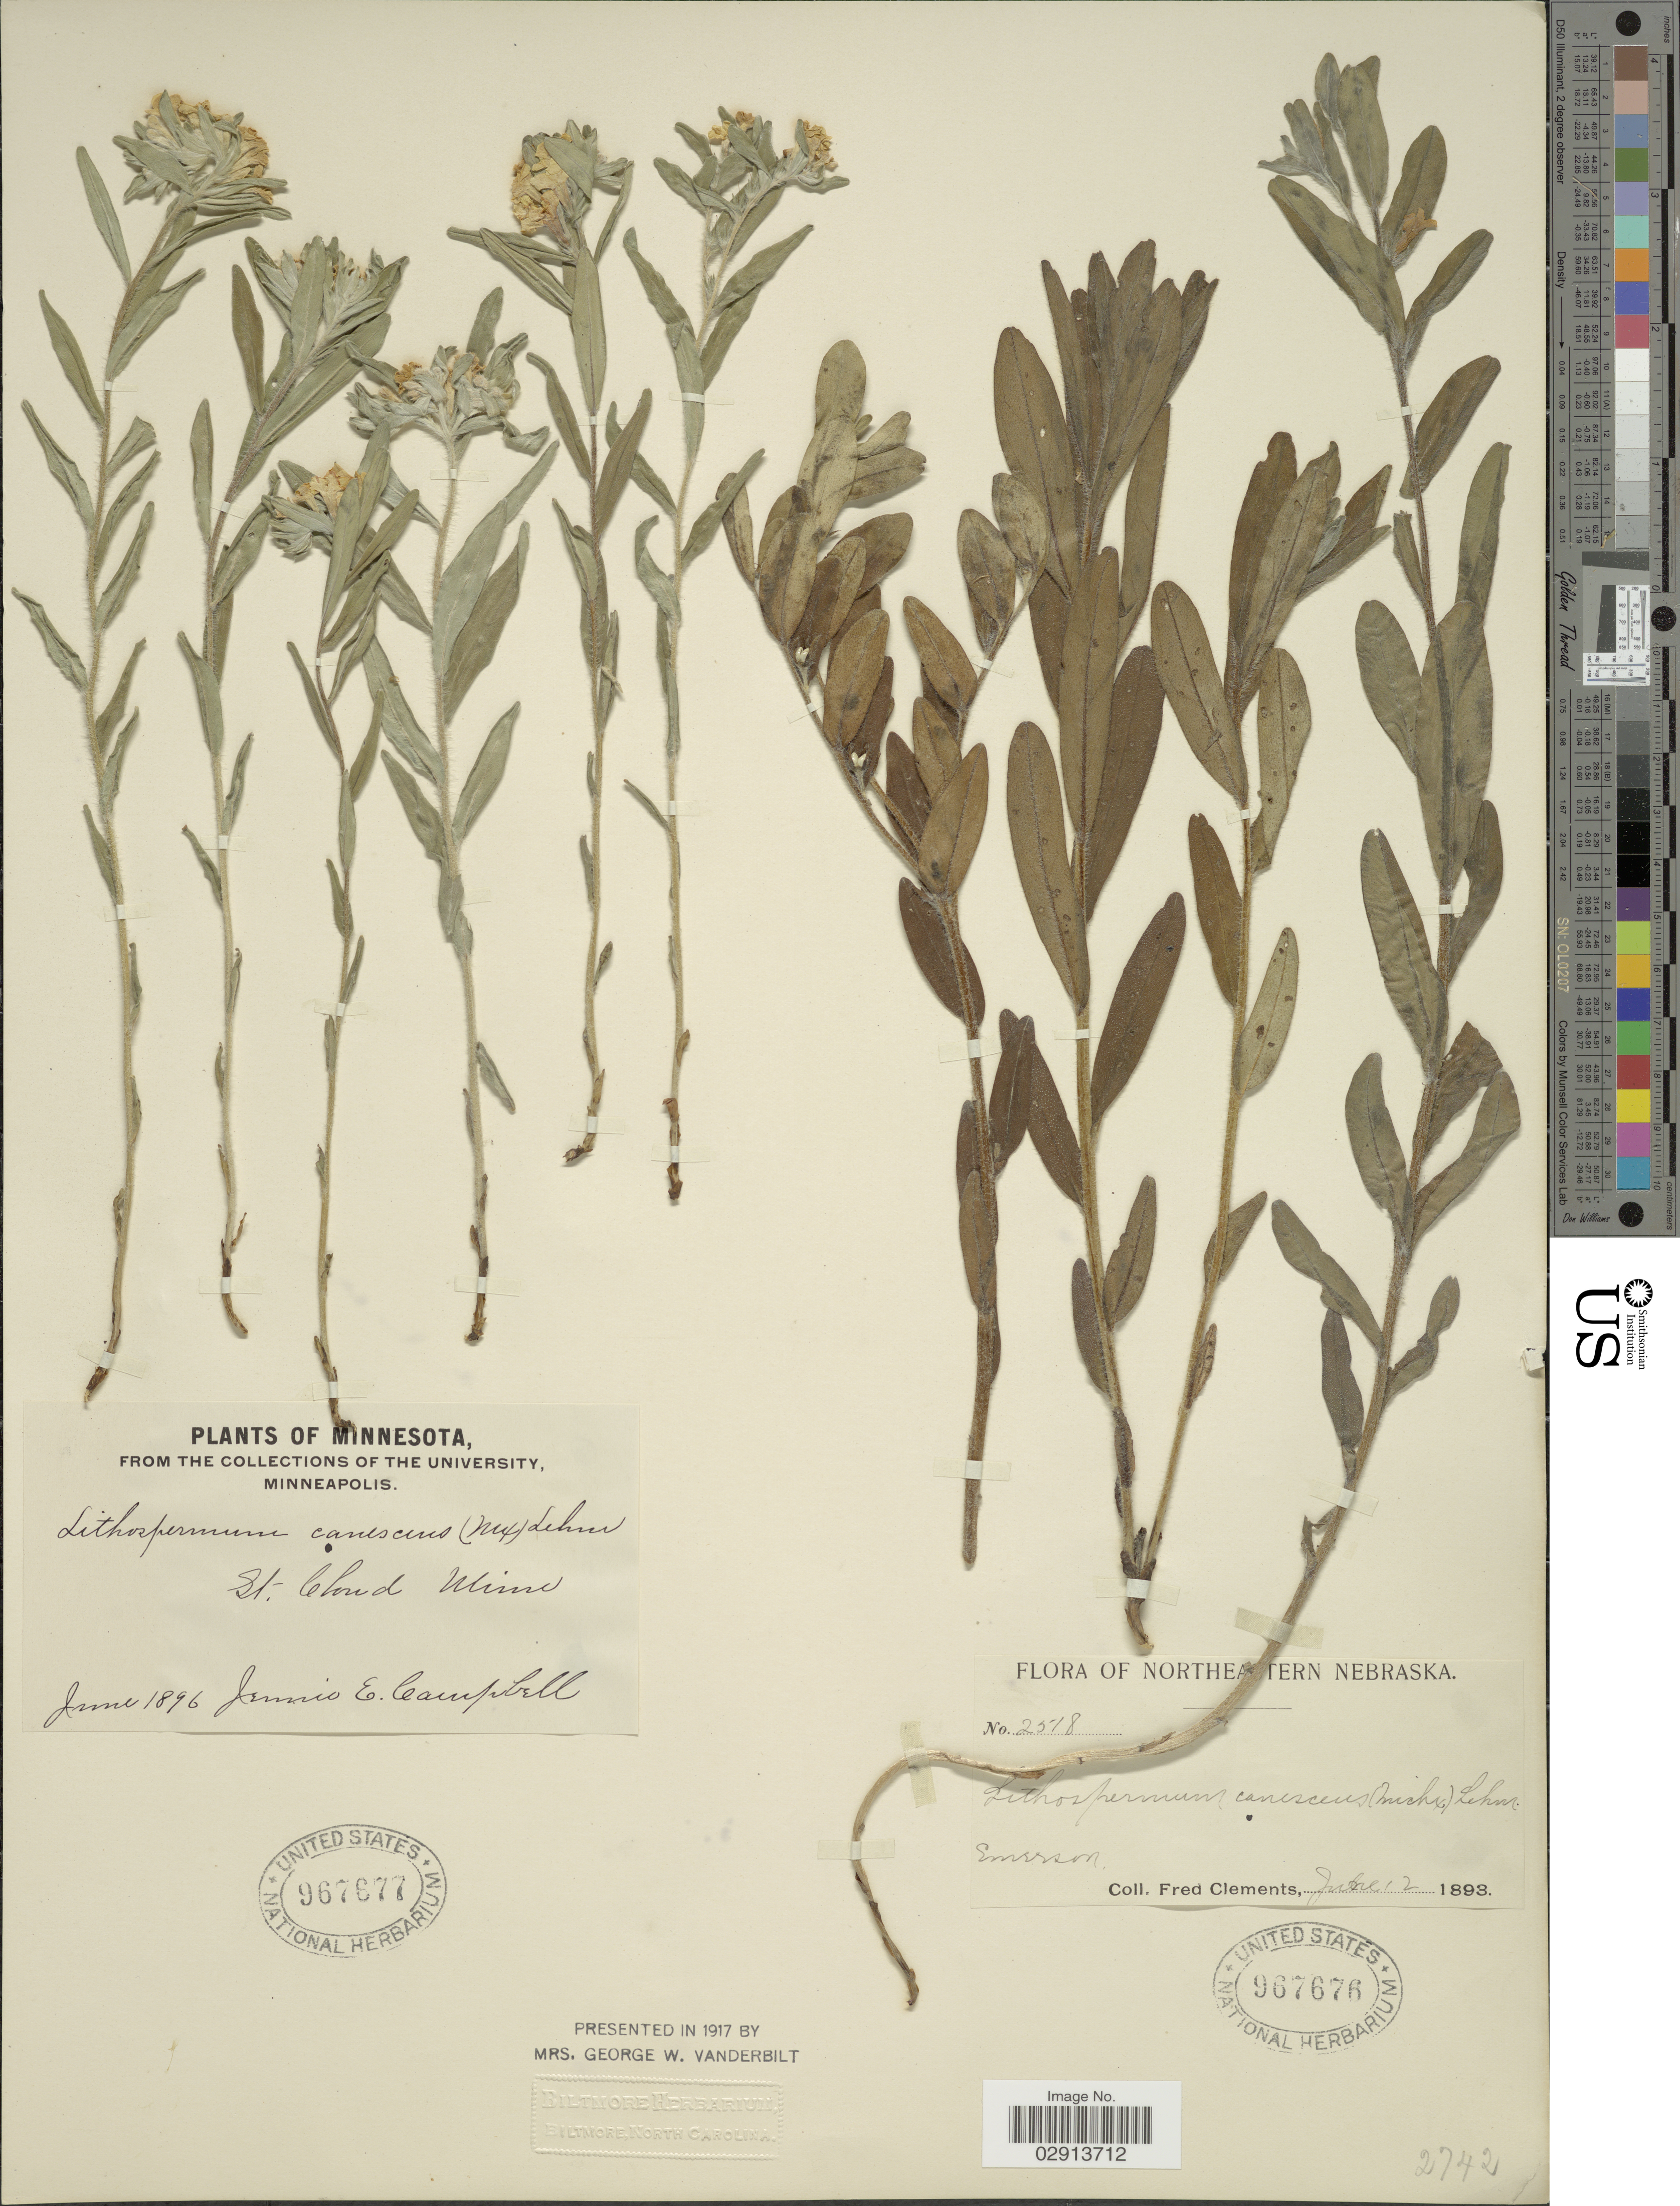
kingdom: Plantae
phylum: Tracheophyta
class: Magnoliopsida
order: Boraginales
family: Boraginaceae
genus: Lithospermum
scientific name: Lithospermum canescens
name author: (Michx.) Lehm.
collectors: F. Clements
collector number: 2518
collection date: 1893-06-12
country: United States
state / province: Nebraska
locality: Northeastern Nebraska. Emerson.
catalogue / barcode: US 967676-2